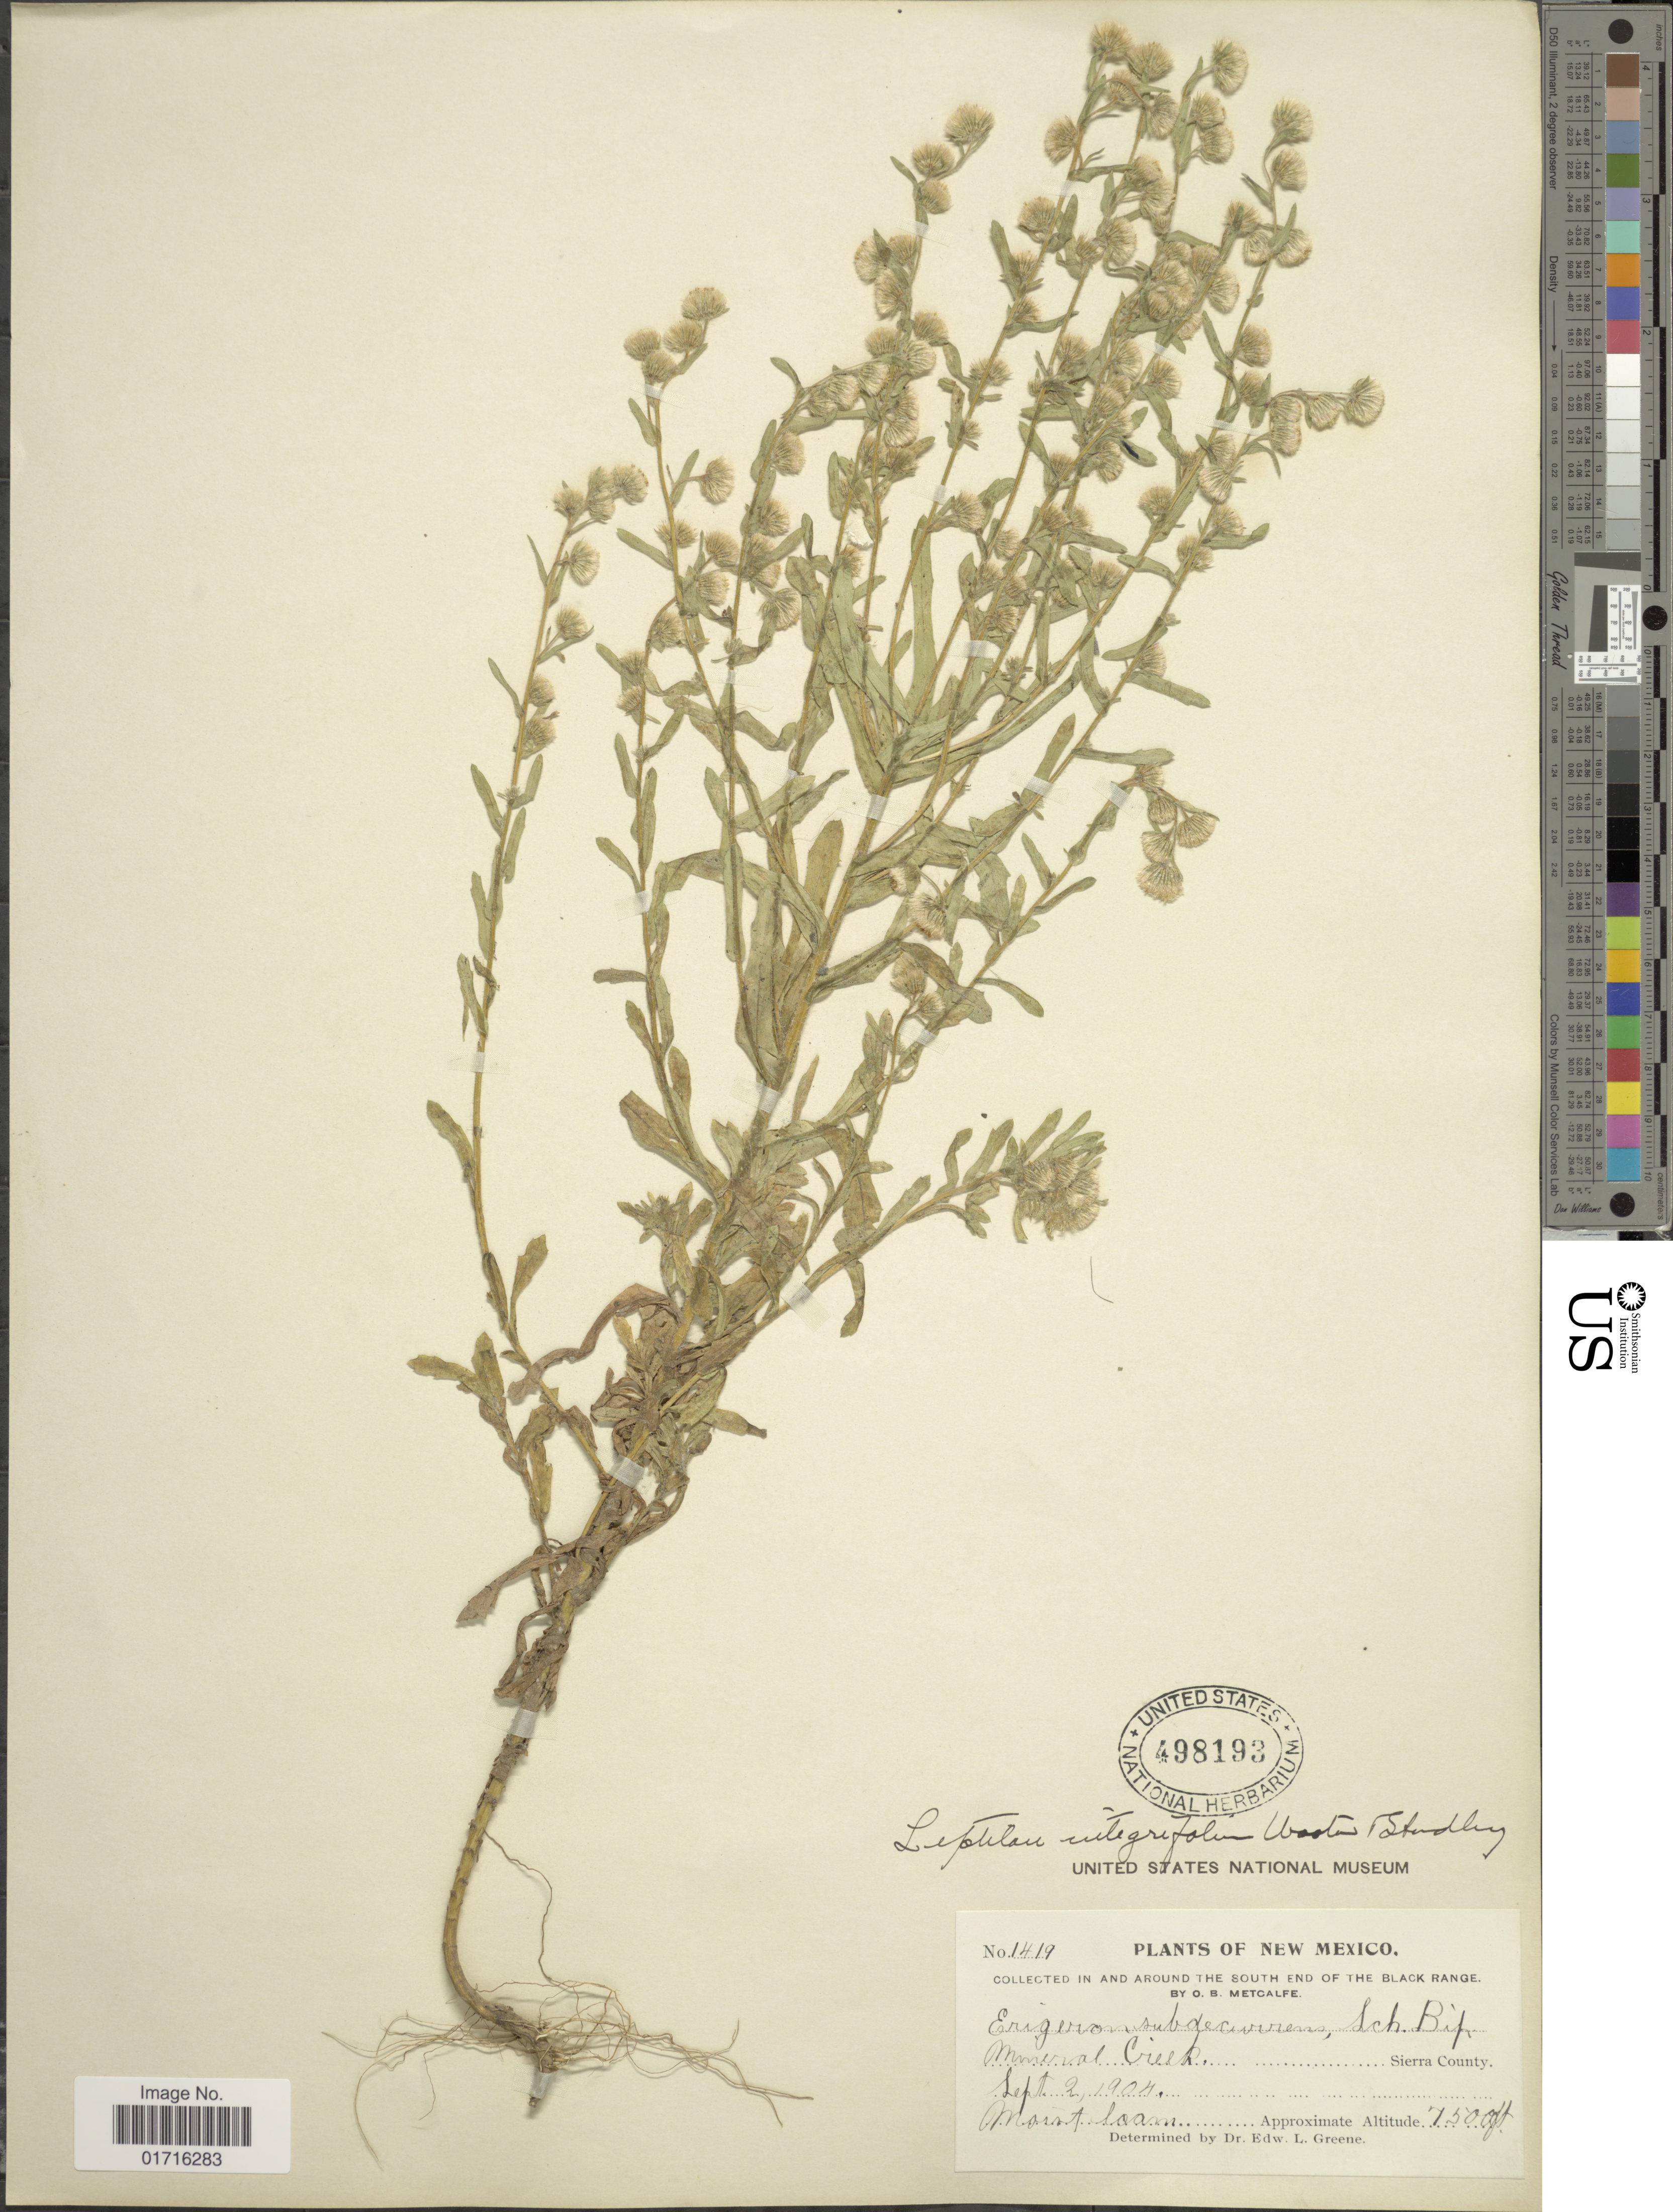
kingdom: Plantae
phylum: Tracheophyta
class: Magnoliopsida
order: Asterales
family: Asteraceae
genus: Laennecia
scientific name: Laennecia coulteri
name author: (A. Gray) G.L. Nesom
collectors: O. B. Metcalfe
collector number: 1419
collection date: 1904-09-02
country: United States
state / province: New Mexico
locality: The south end of the Black Range, Mineral Creek, Sierra County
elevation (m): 2286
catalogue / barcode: US 498193